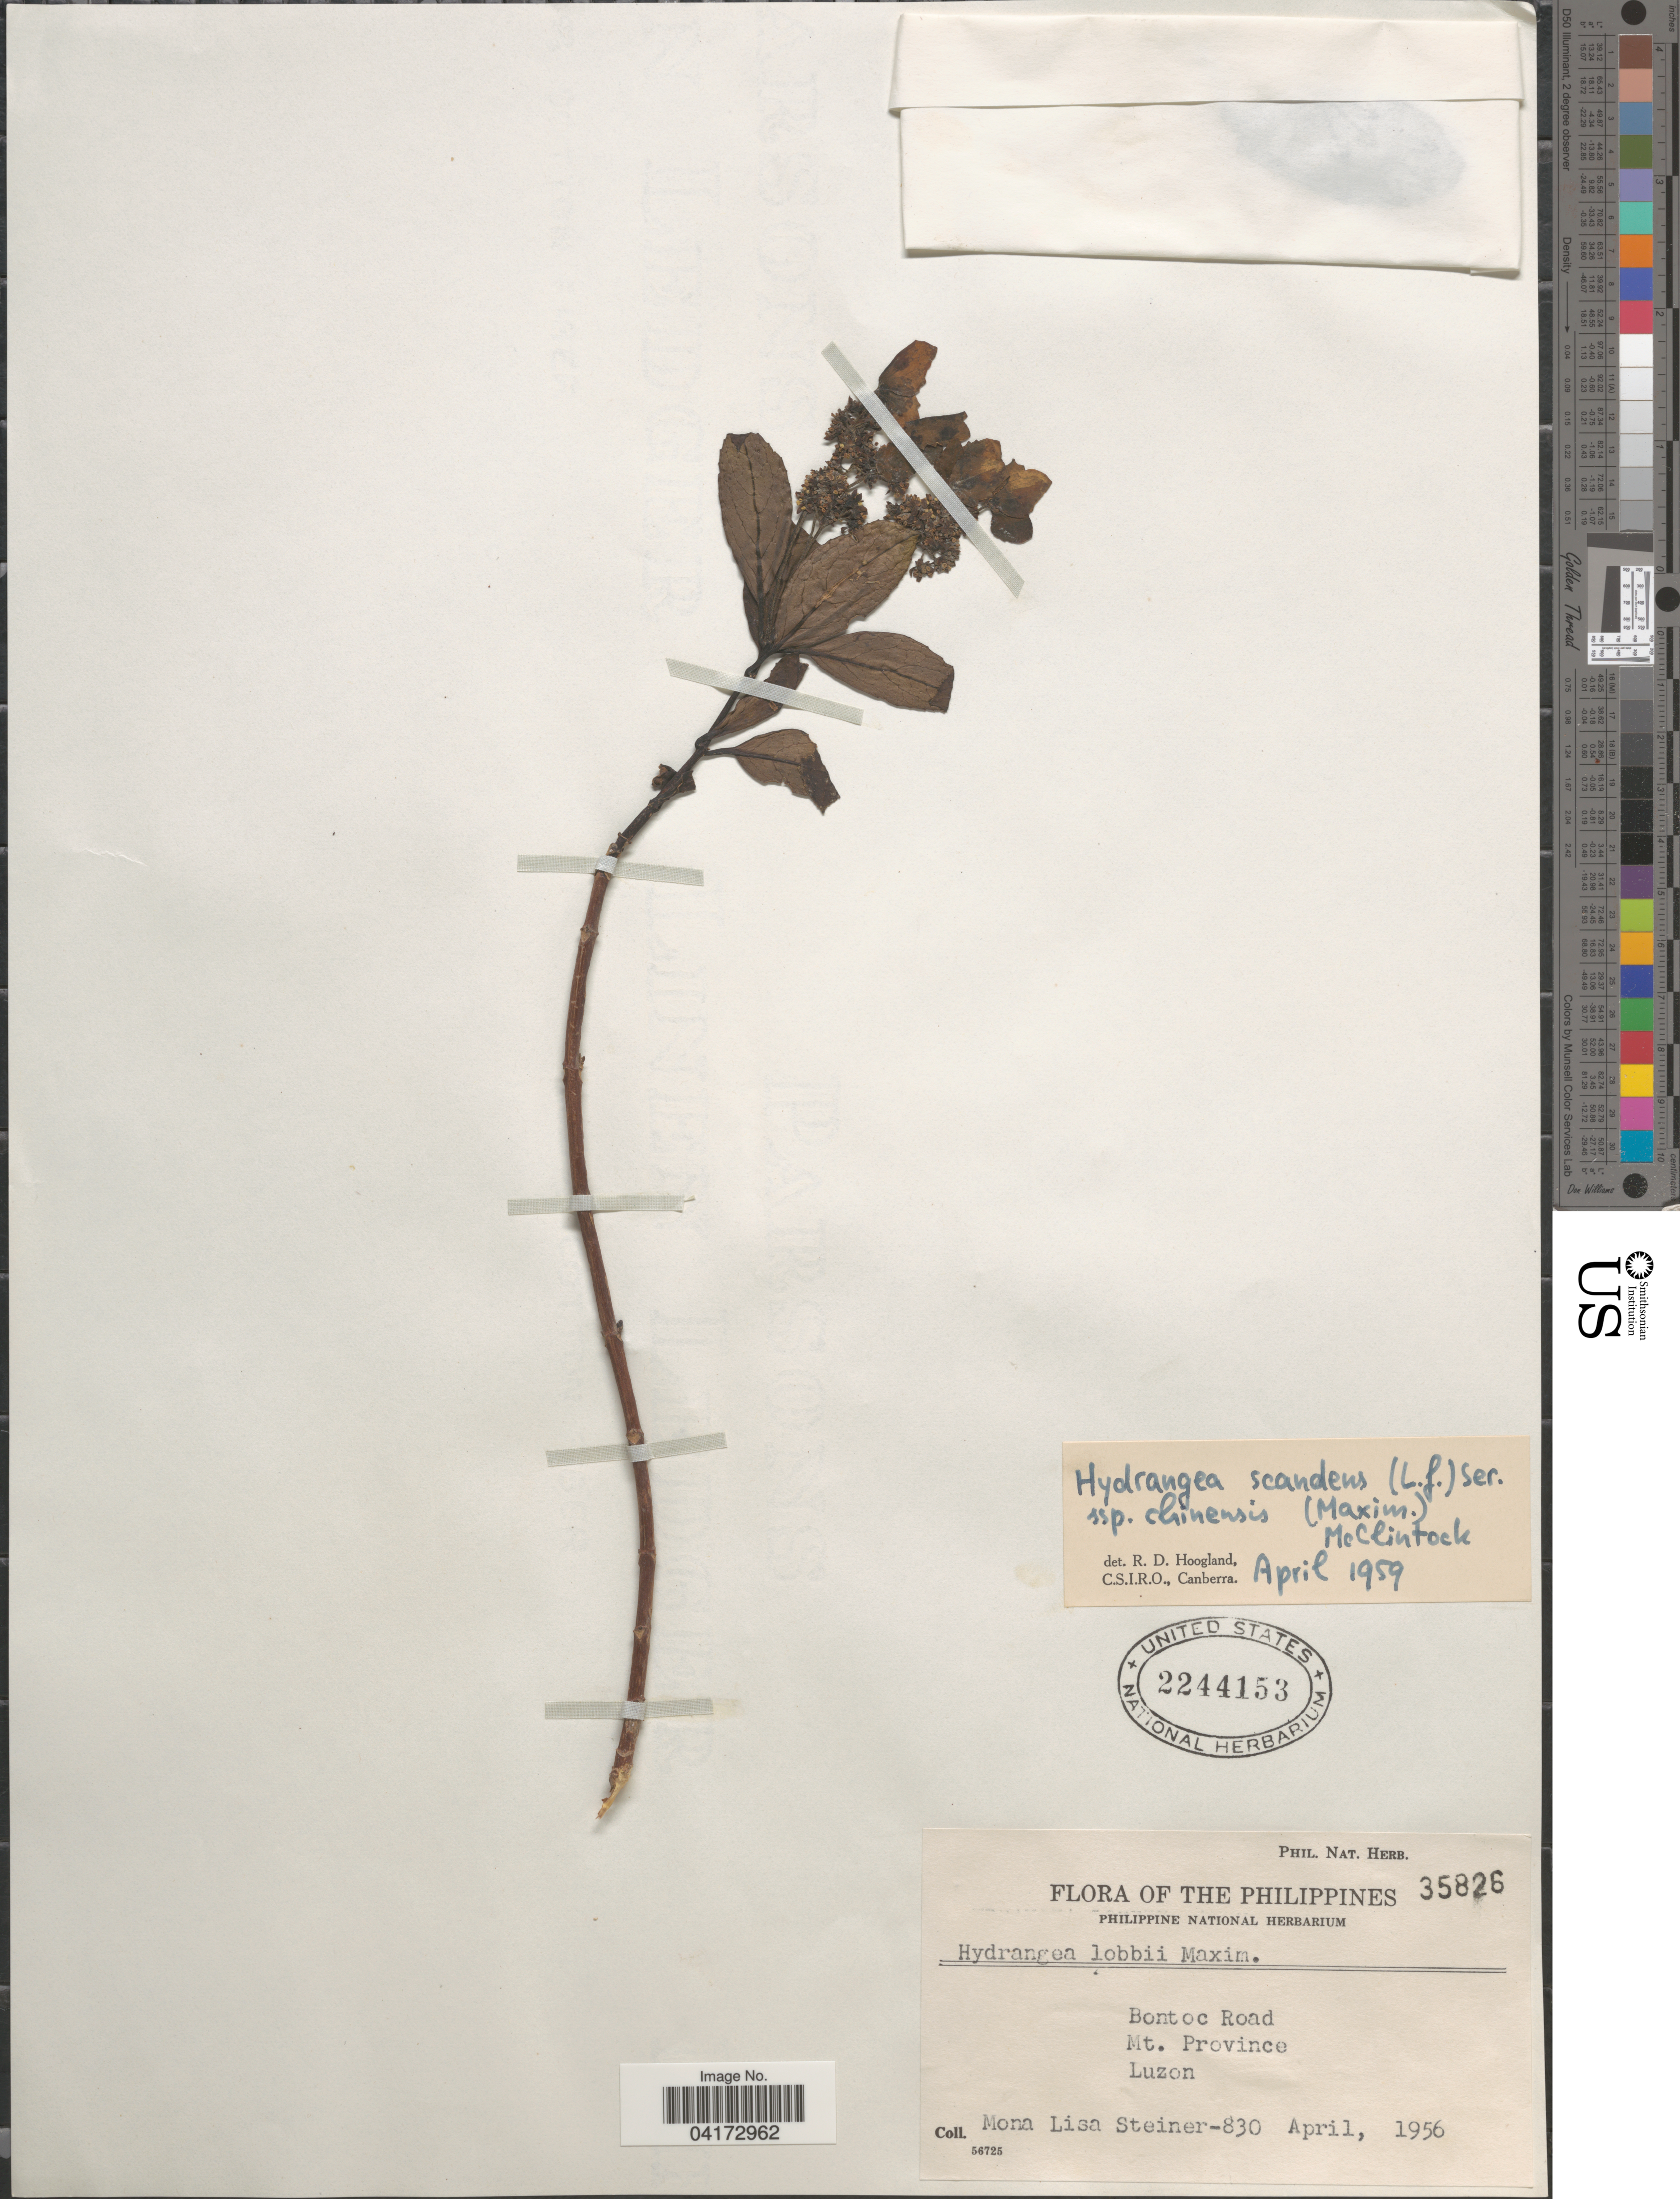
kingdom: Plantae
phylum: Tracheophyta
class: Magnoliopsida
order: Cornales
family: Hydrangeaceae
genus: Hydrangea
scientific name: Hydrangea scandens subsp. chinensis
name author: (Maxim.) E. M. McClint.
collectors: M. Steiner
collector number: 830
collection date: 1956-04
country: Philippines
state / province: Cordillera (Administrative Region)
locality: Bontoc Road. Mt. Province. Luzon.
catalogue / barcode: US 2244153